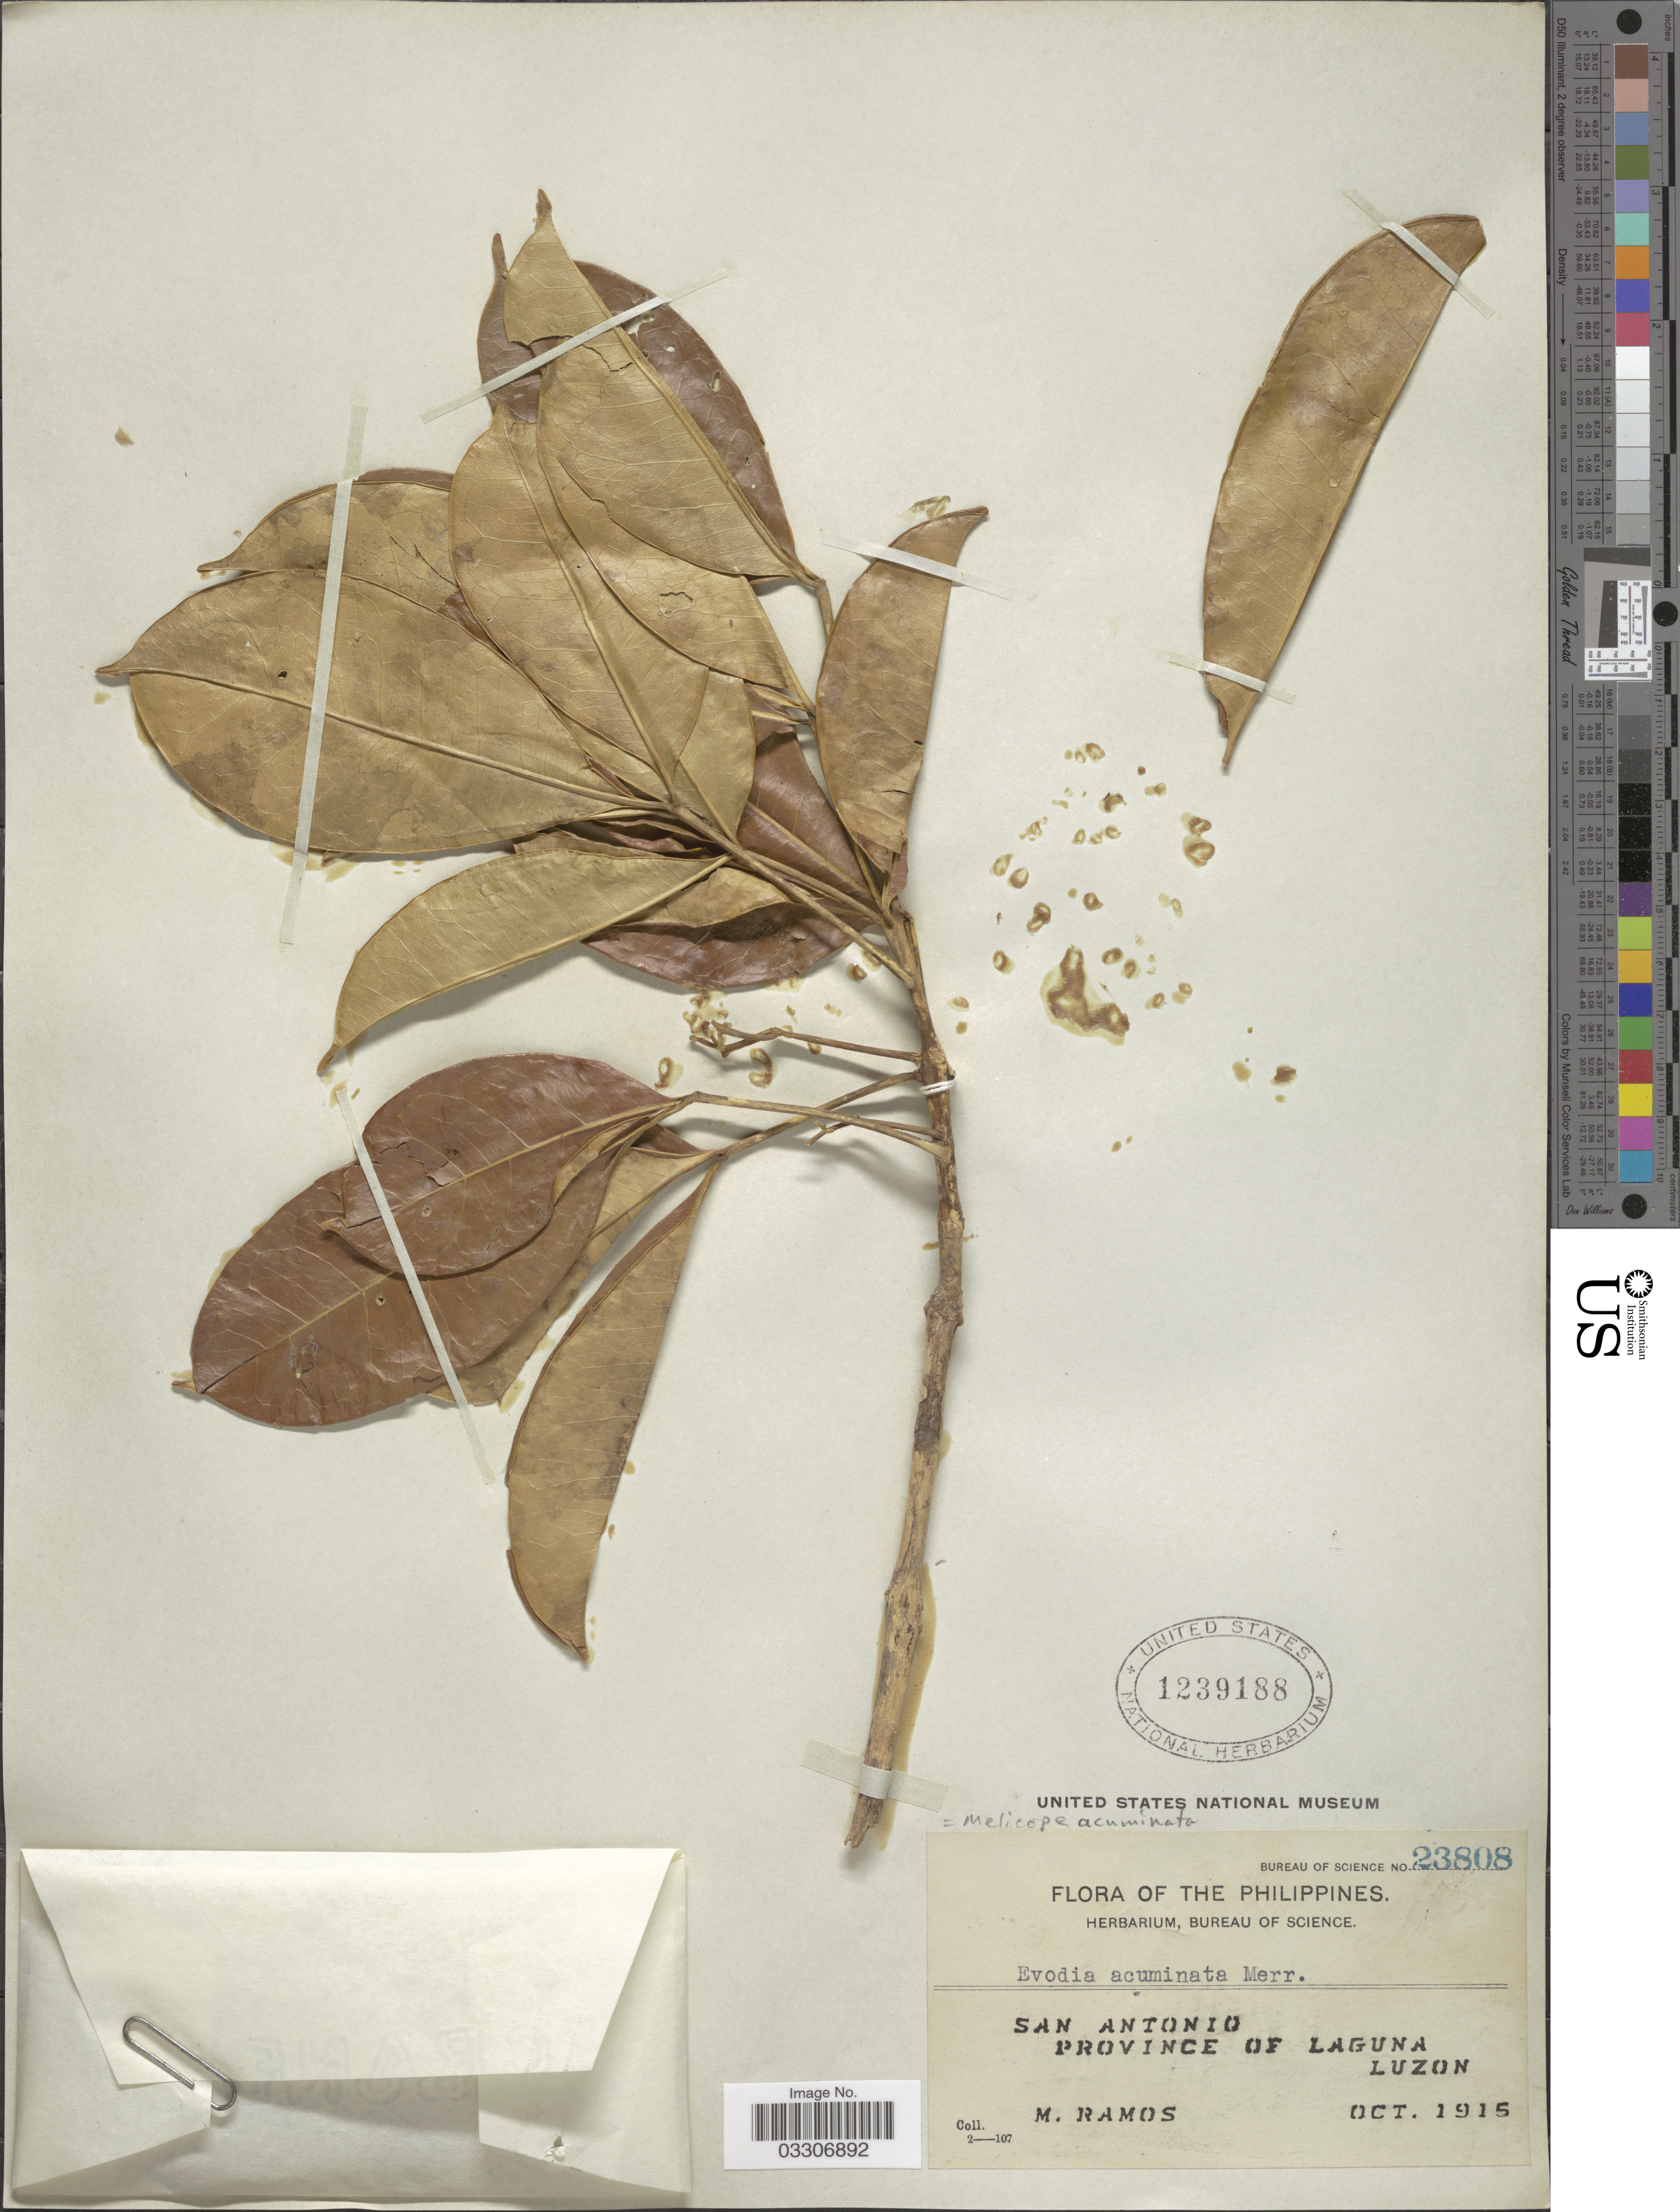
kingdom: Plantae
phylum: Tracheophyta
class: Magnoliopsida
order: Sapindales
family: Rutaceae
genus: Melicope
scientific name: Melicope acuminata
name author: (Merr.) T.G. Hartley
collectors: M. Ramos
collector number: Bureau of Science 23808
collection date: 1915-10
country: Philippines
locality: San Antonio, Province of Laguna, Luzon.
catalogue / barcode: US 1239188